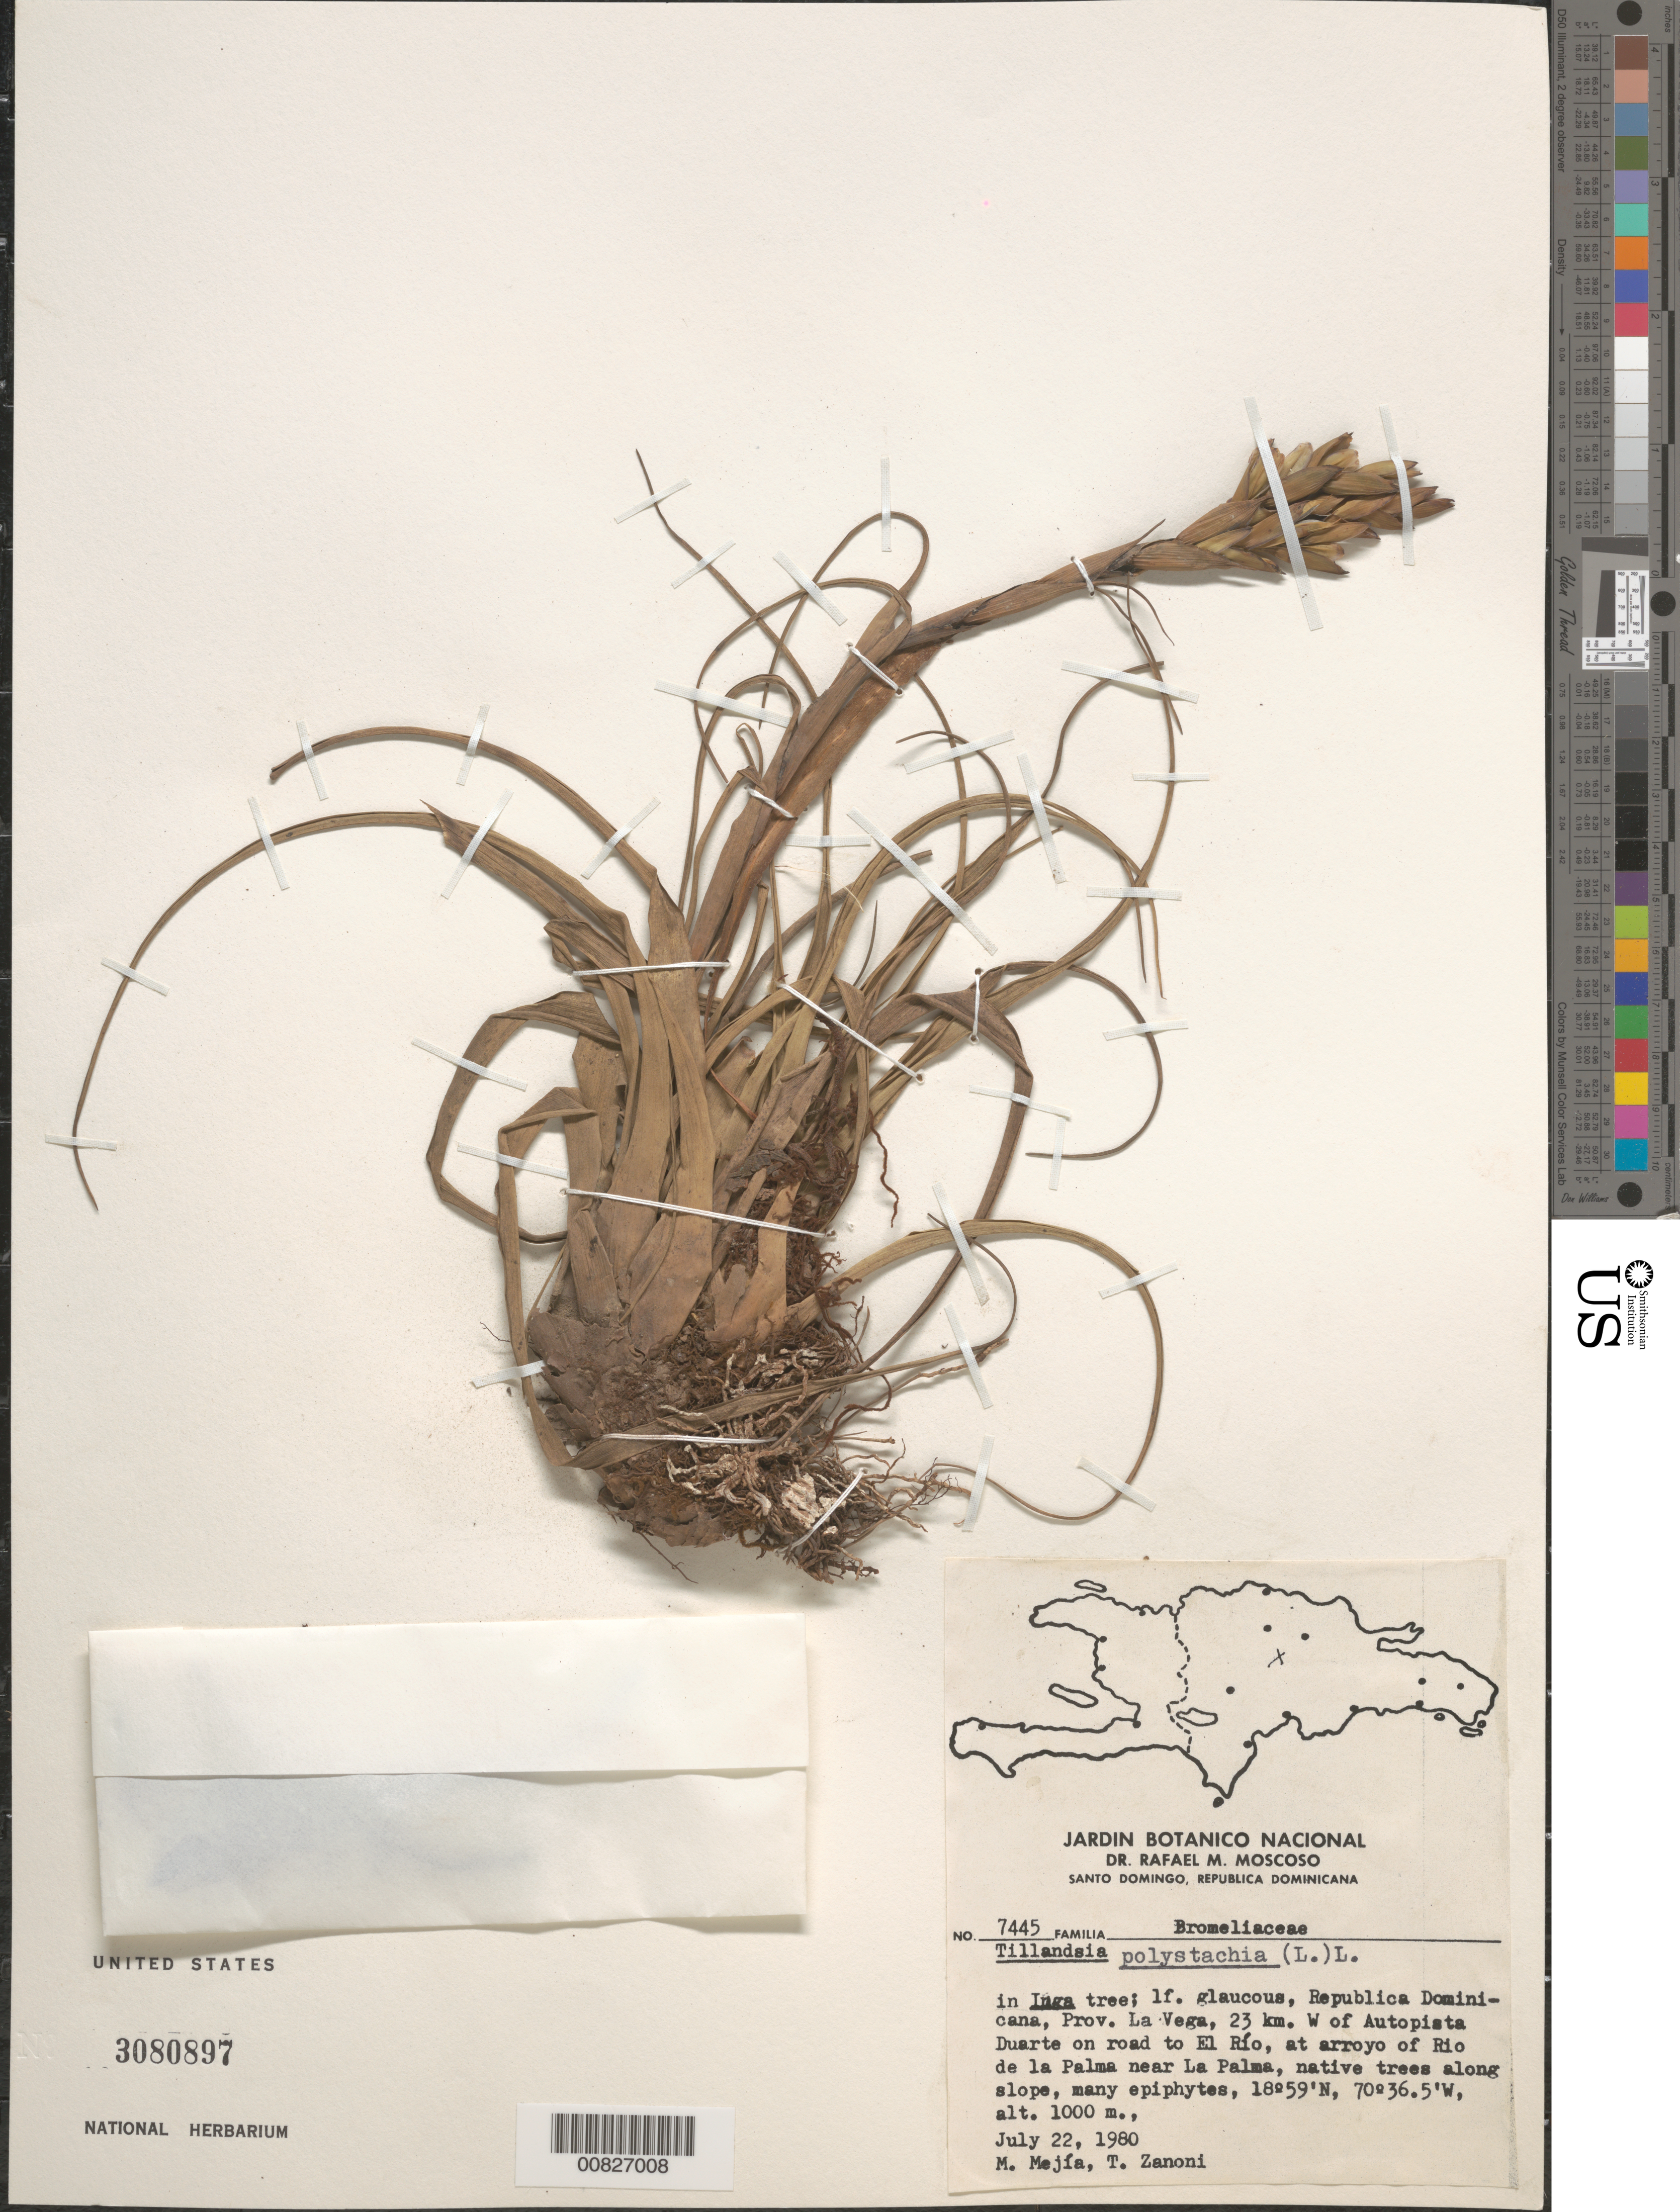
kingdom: Plantae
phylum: Tracheophyta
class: Liliopsida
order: Poales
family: Bromeliaceae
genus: Tillandsia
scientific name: Tillandsia polystachia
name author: (L.) L.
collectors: M. Mejia & T. A. Zanoni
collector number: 7445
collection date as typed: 22 Jul 1980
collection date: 1980-07-22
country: Dominican Republic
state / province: La Vega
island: Hispaniola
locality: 23 km. W of Autopista Duarte on road to El Río, at arroyo of Río de la Palma near La Palma.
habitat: In Inga tree. Native trees along slope, many epiphytes.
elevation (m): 1000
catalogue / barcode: US 3080897